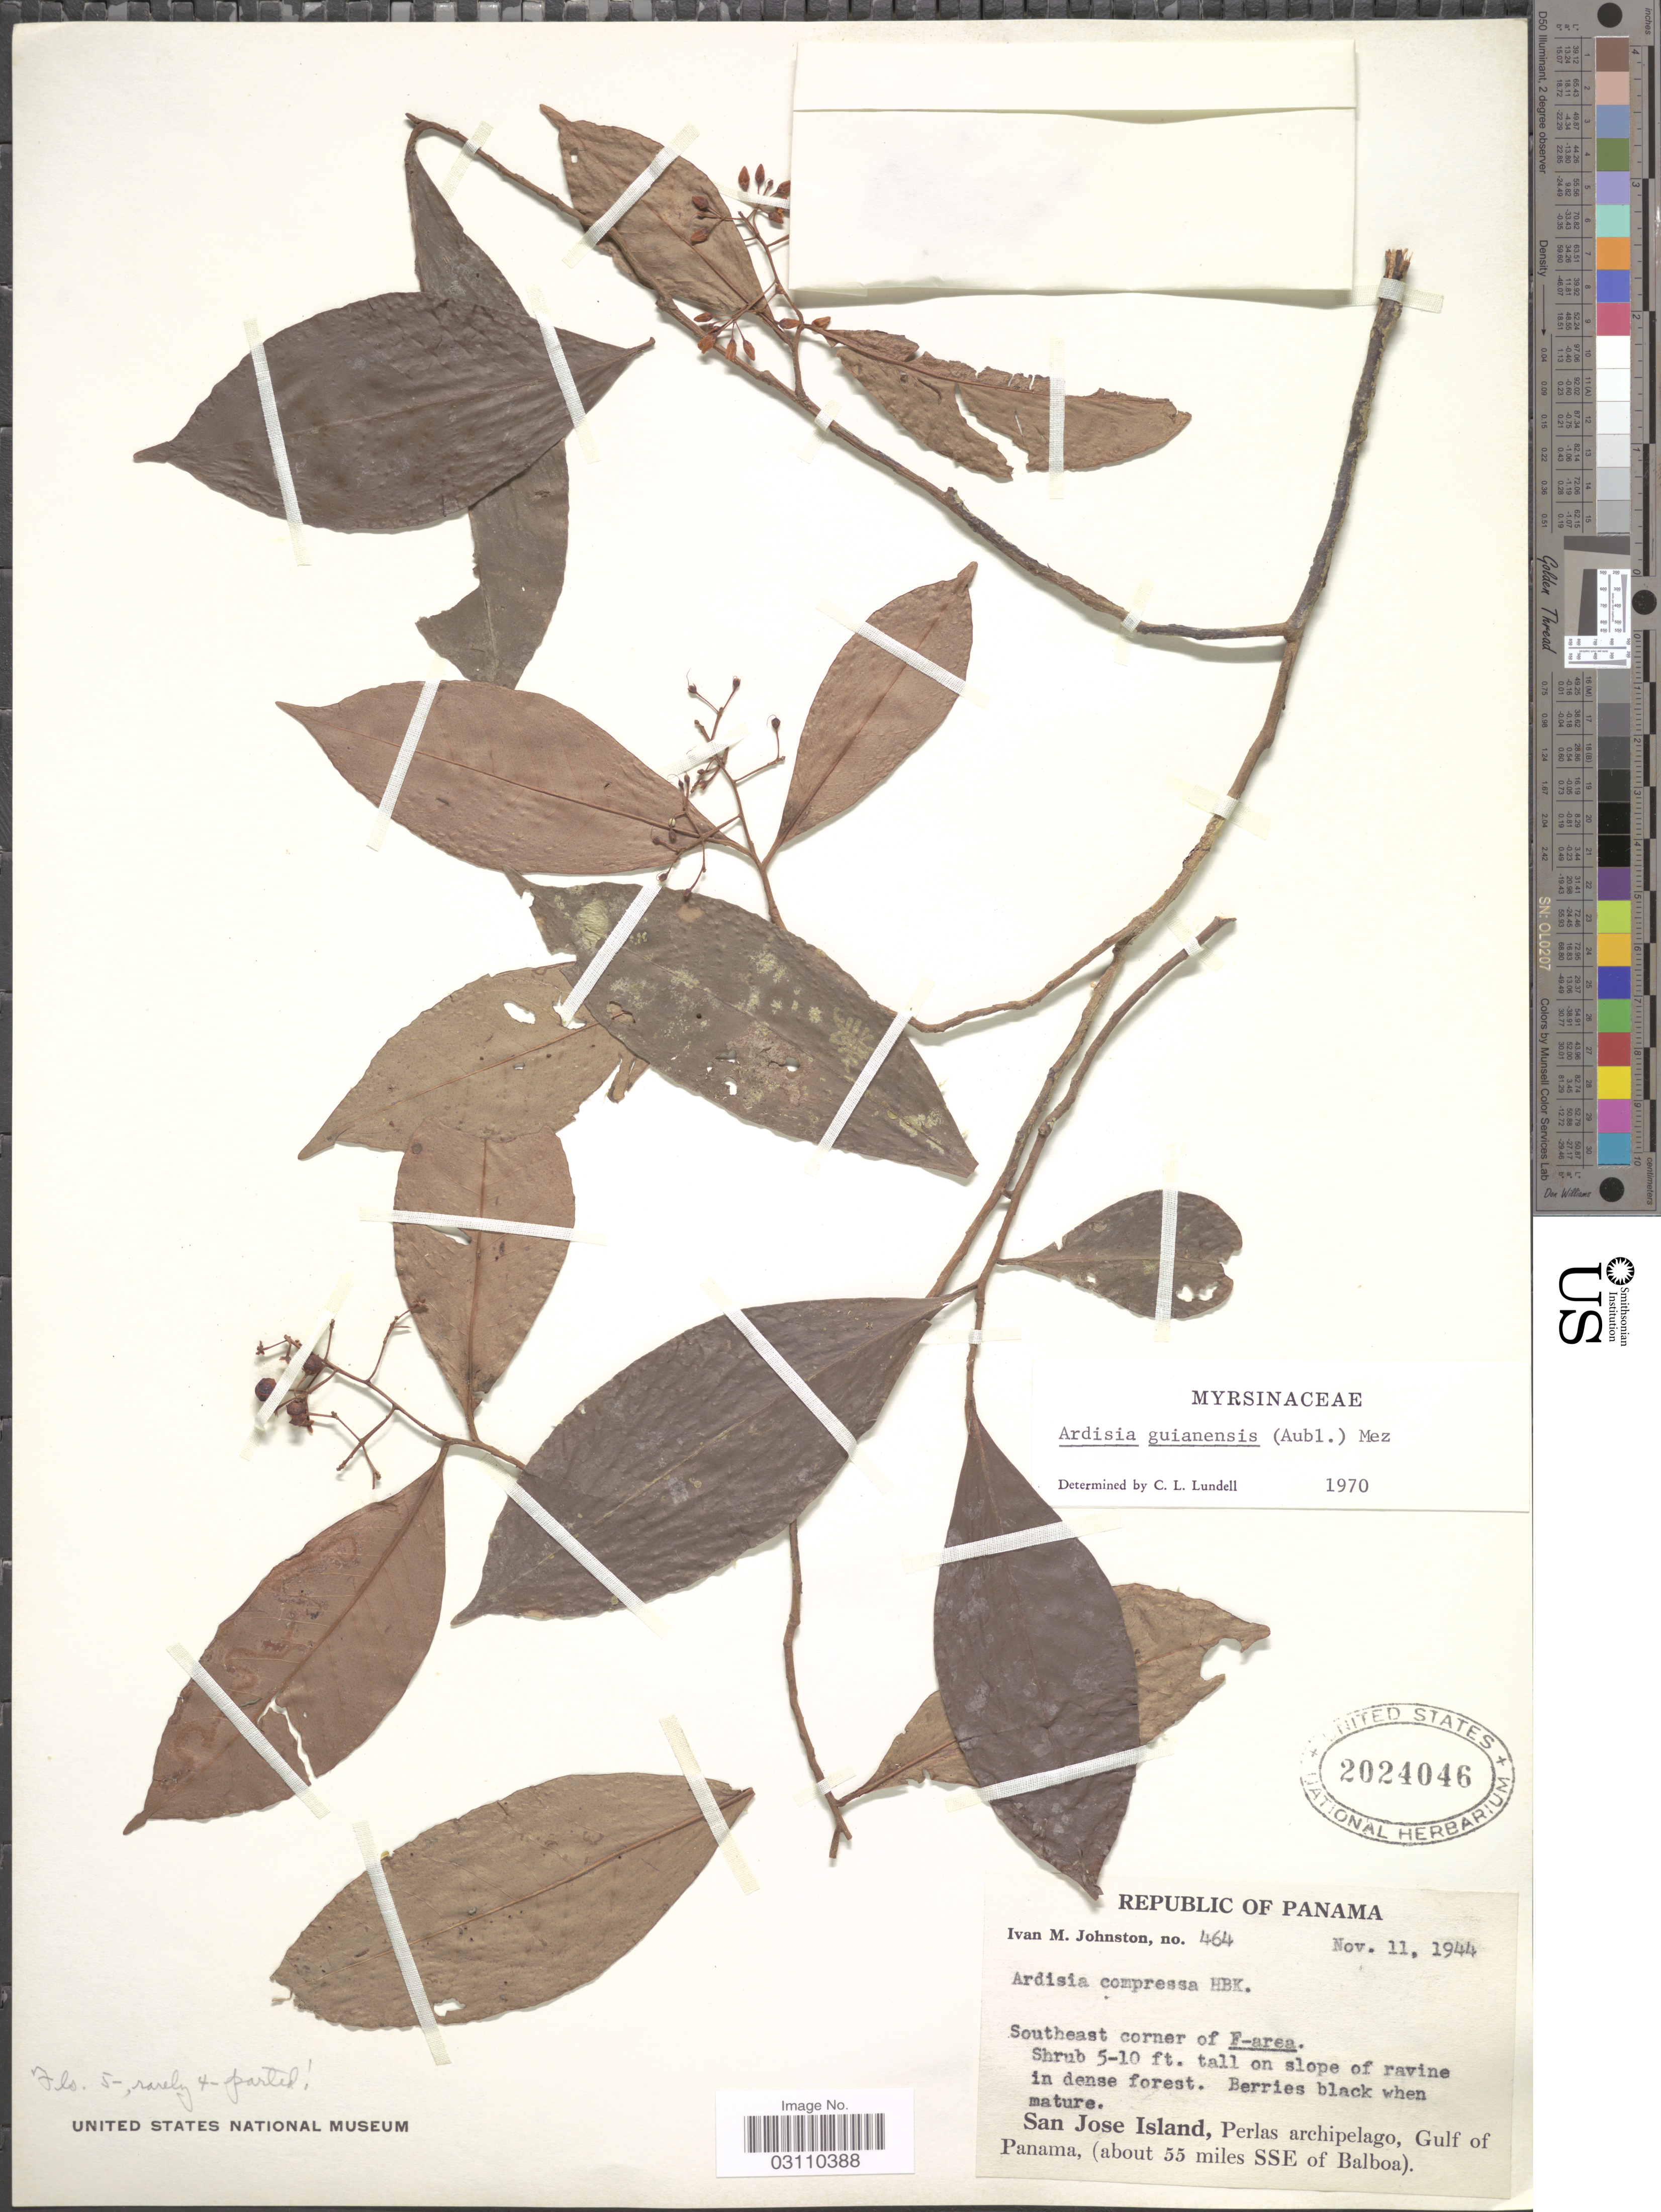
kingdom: Plantae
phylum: Tracheophyta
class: Magnoliopsida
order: Ericales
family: Primulaceae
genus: Ardisia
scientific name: Ardisia guianensis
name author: (Aubl.) Mez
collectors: I.M. Johnston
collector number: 464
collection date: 1944-11-11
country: Panama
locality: San Jose Island, Perlas archipelago, Gulf of Panama, (about 55 miles SSE of Balboa).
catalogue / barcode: US 2024046